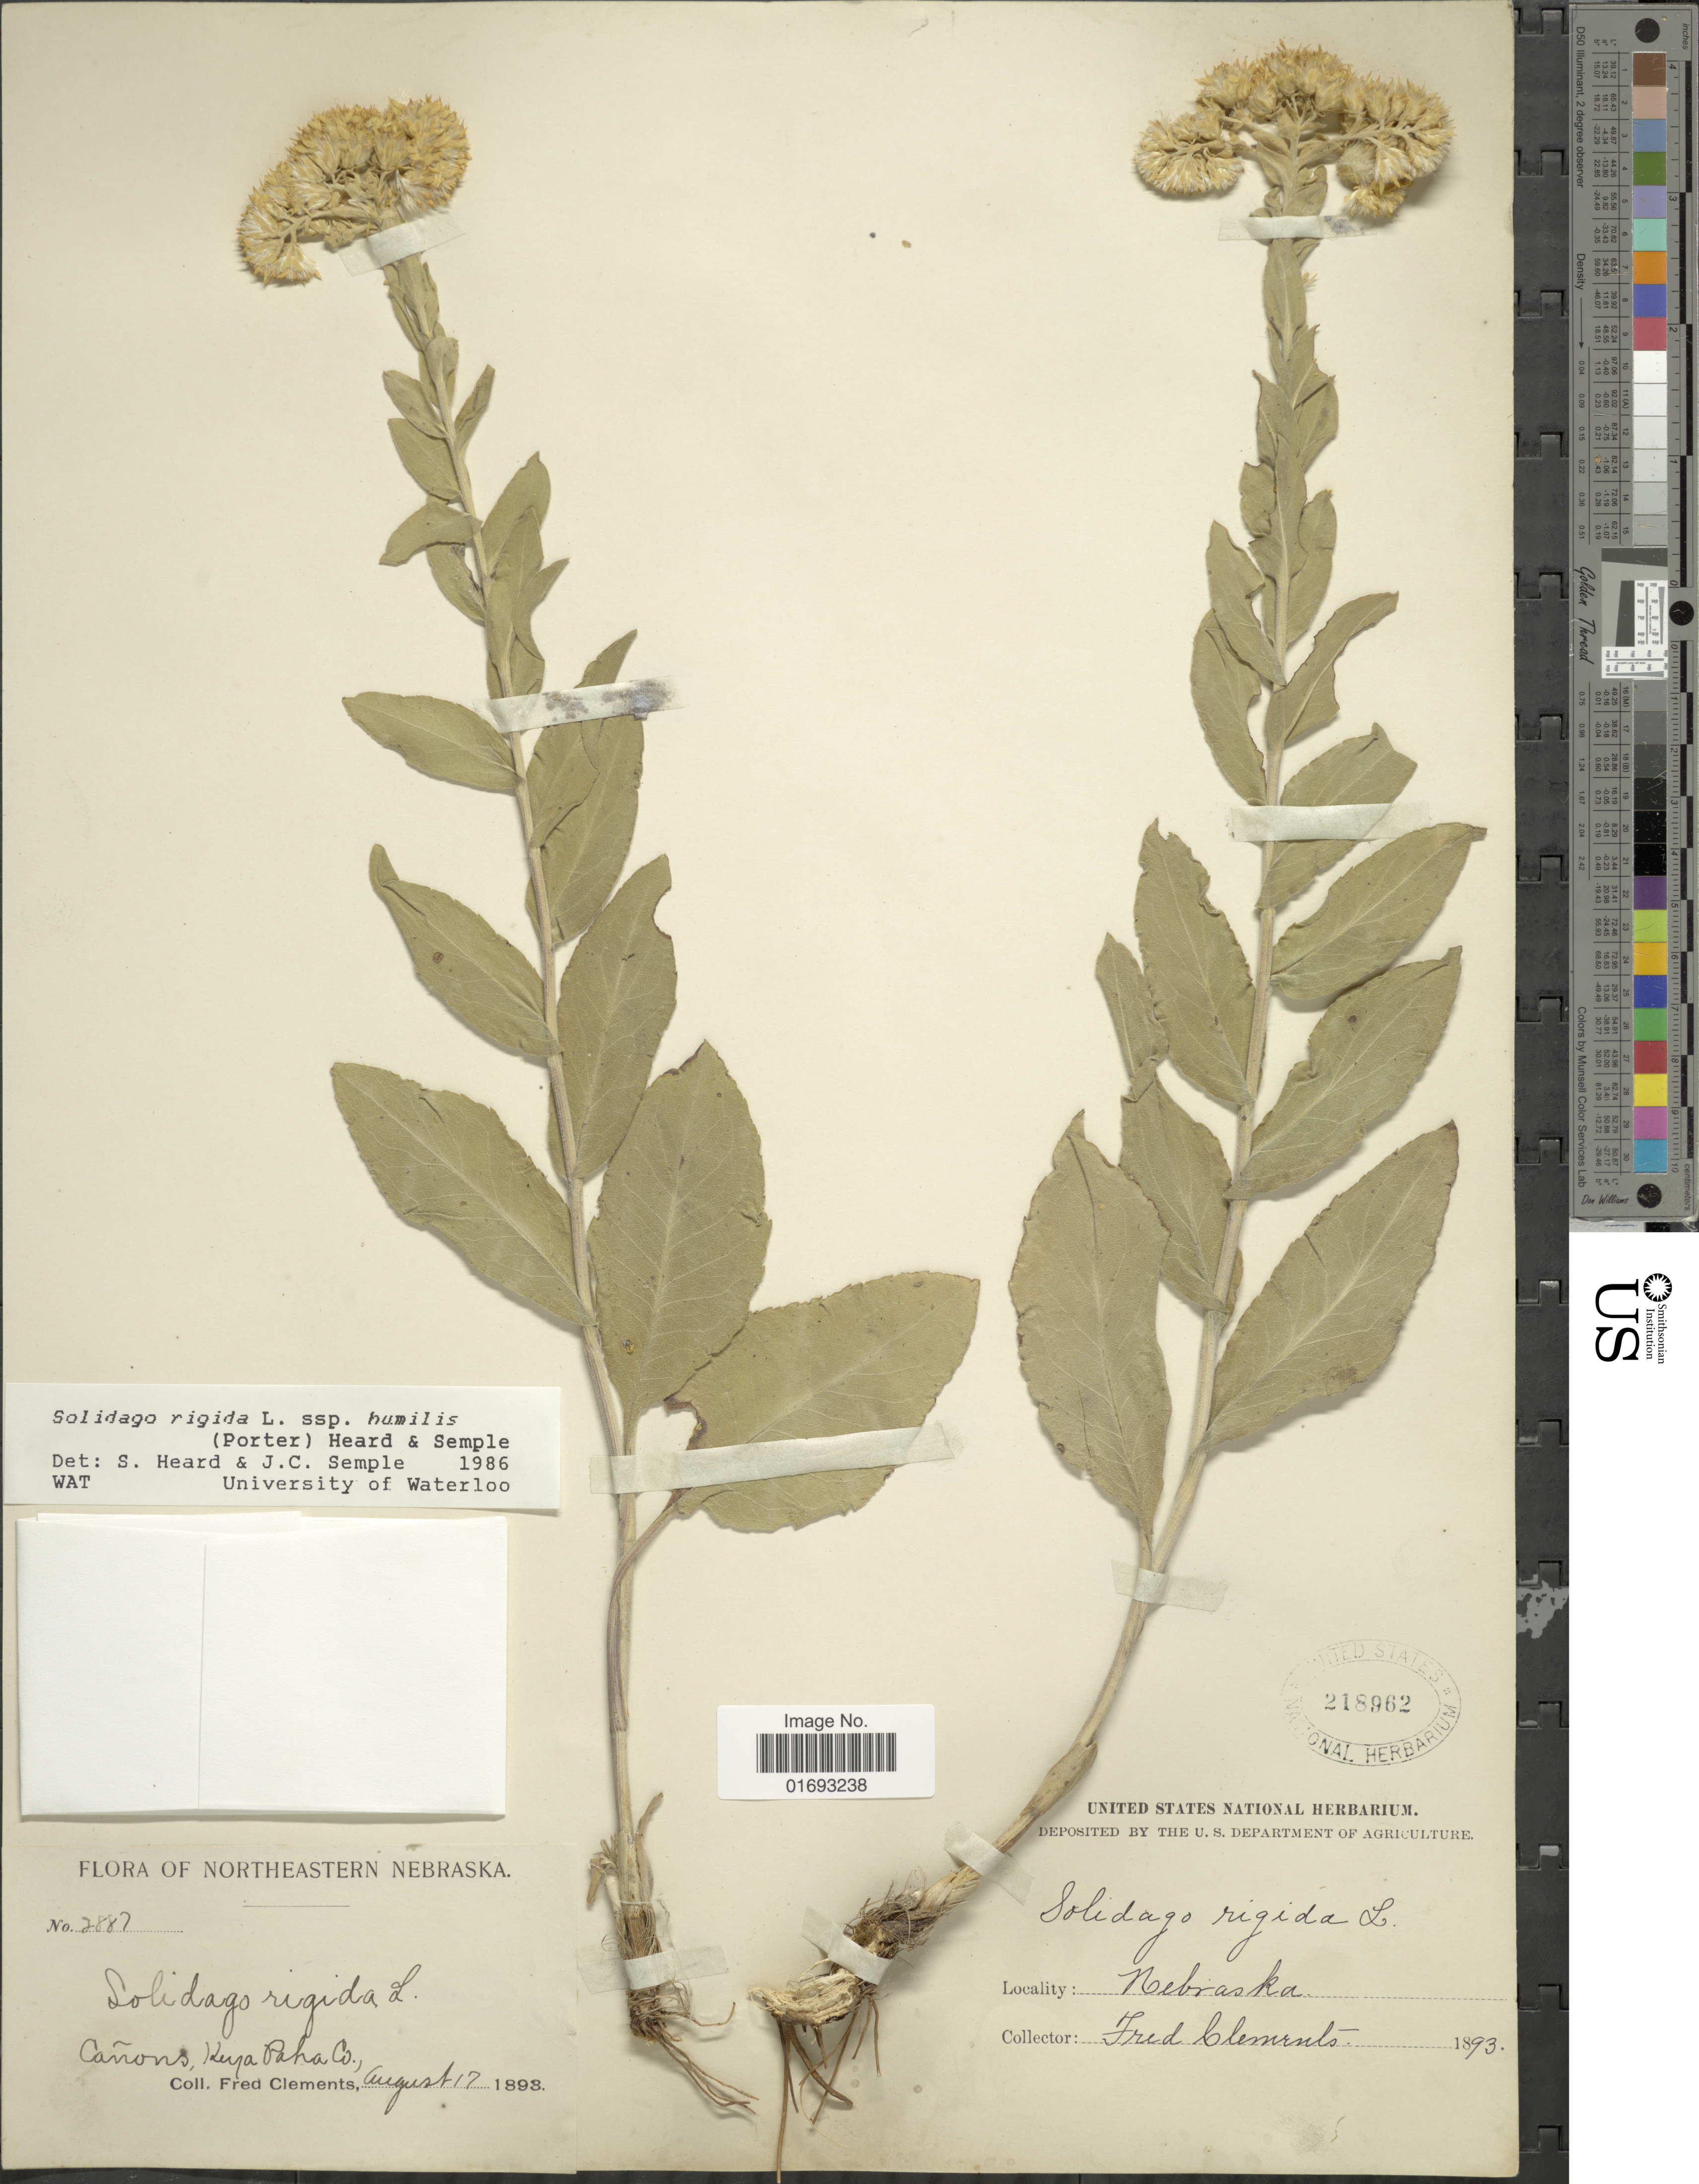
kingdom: Plantae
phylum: Tracheophyta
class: Magnoliopsida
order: Asterales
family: Asteraceae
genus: Oligoneuron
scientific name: Oligoneuron rigidum var. humile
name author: (Porter) G.L. Nesom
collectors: F. E. Clements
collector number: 2887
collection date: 1893-08-17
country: United States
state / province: Nebraska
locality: Northeastern Nebraska, Cañons, Keya Paha Co.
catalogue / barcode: US 218962